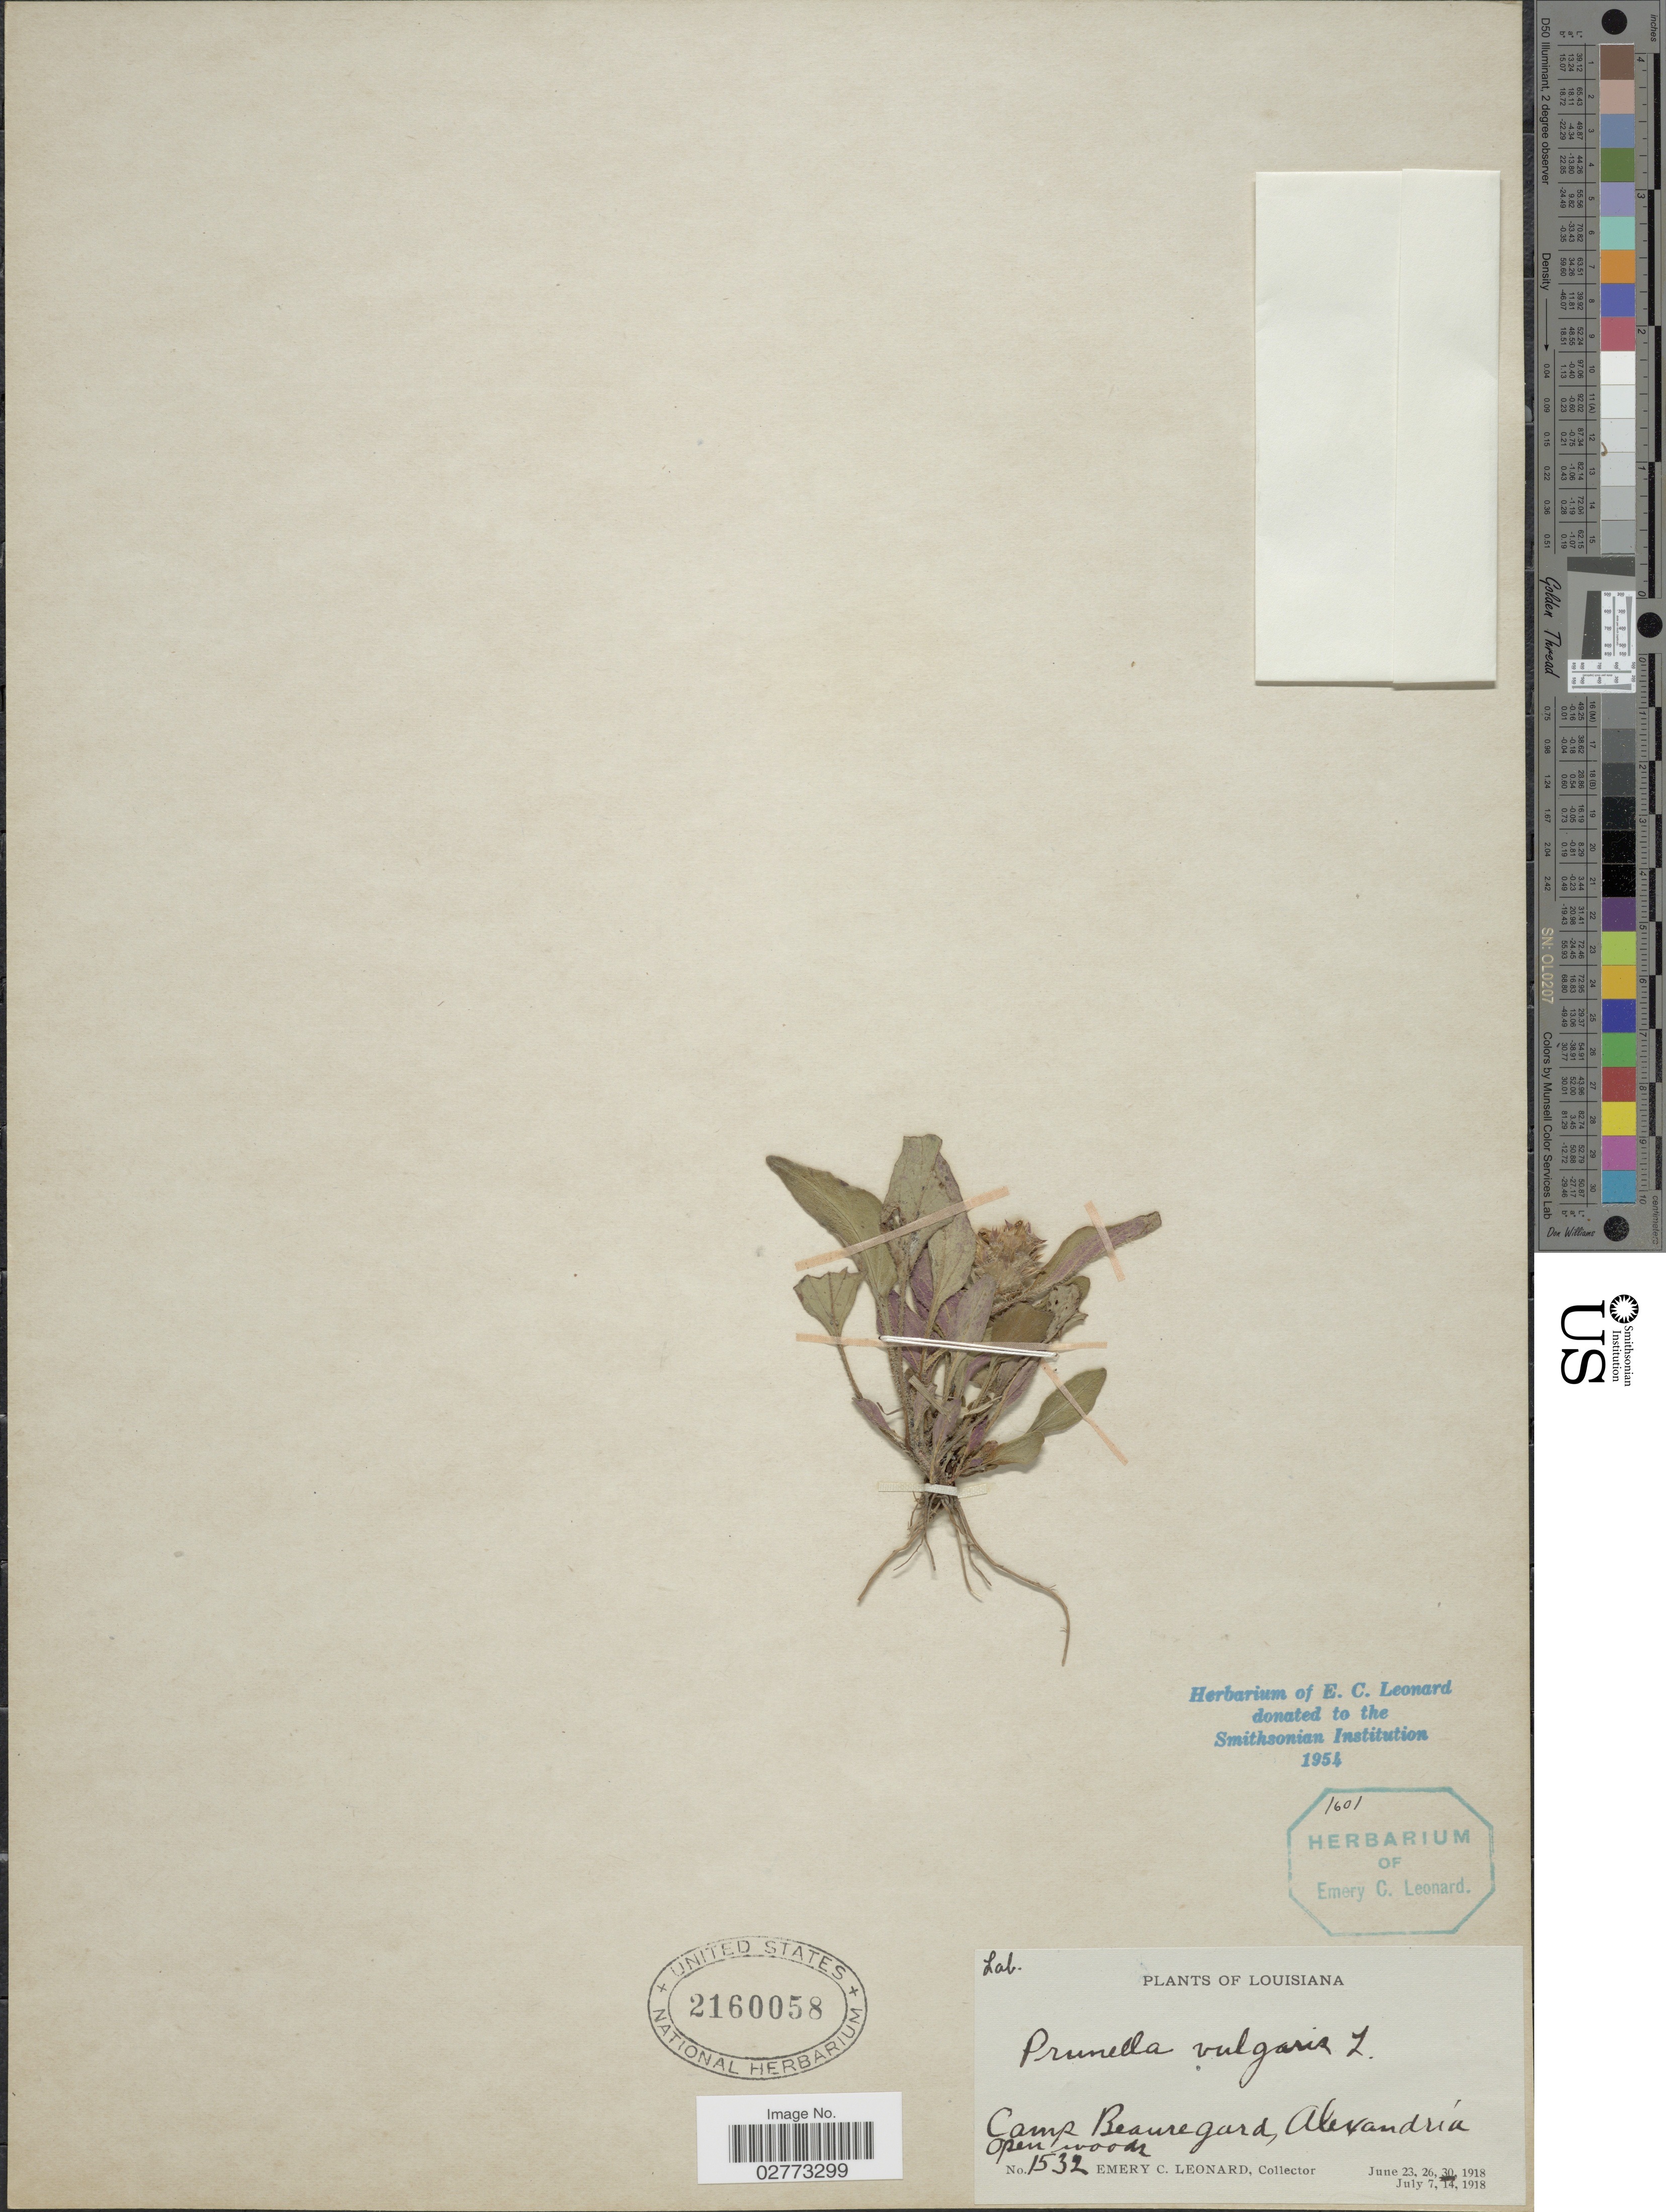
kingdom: Plantae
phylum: Tracheophyta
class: Magnoliopsida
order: Lamiales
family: Lamiaceae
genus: Prunella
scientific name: Prunella vulgaris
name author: L.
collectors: E. C. Leonard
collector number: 1532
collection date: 1918-06-30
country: United States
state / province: Louisiana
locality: Camp Beauregard, Alaxandria.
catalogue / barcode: US 2160058